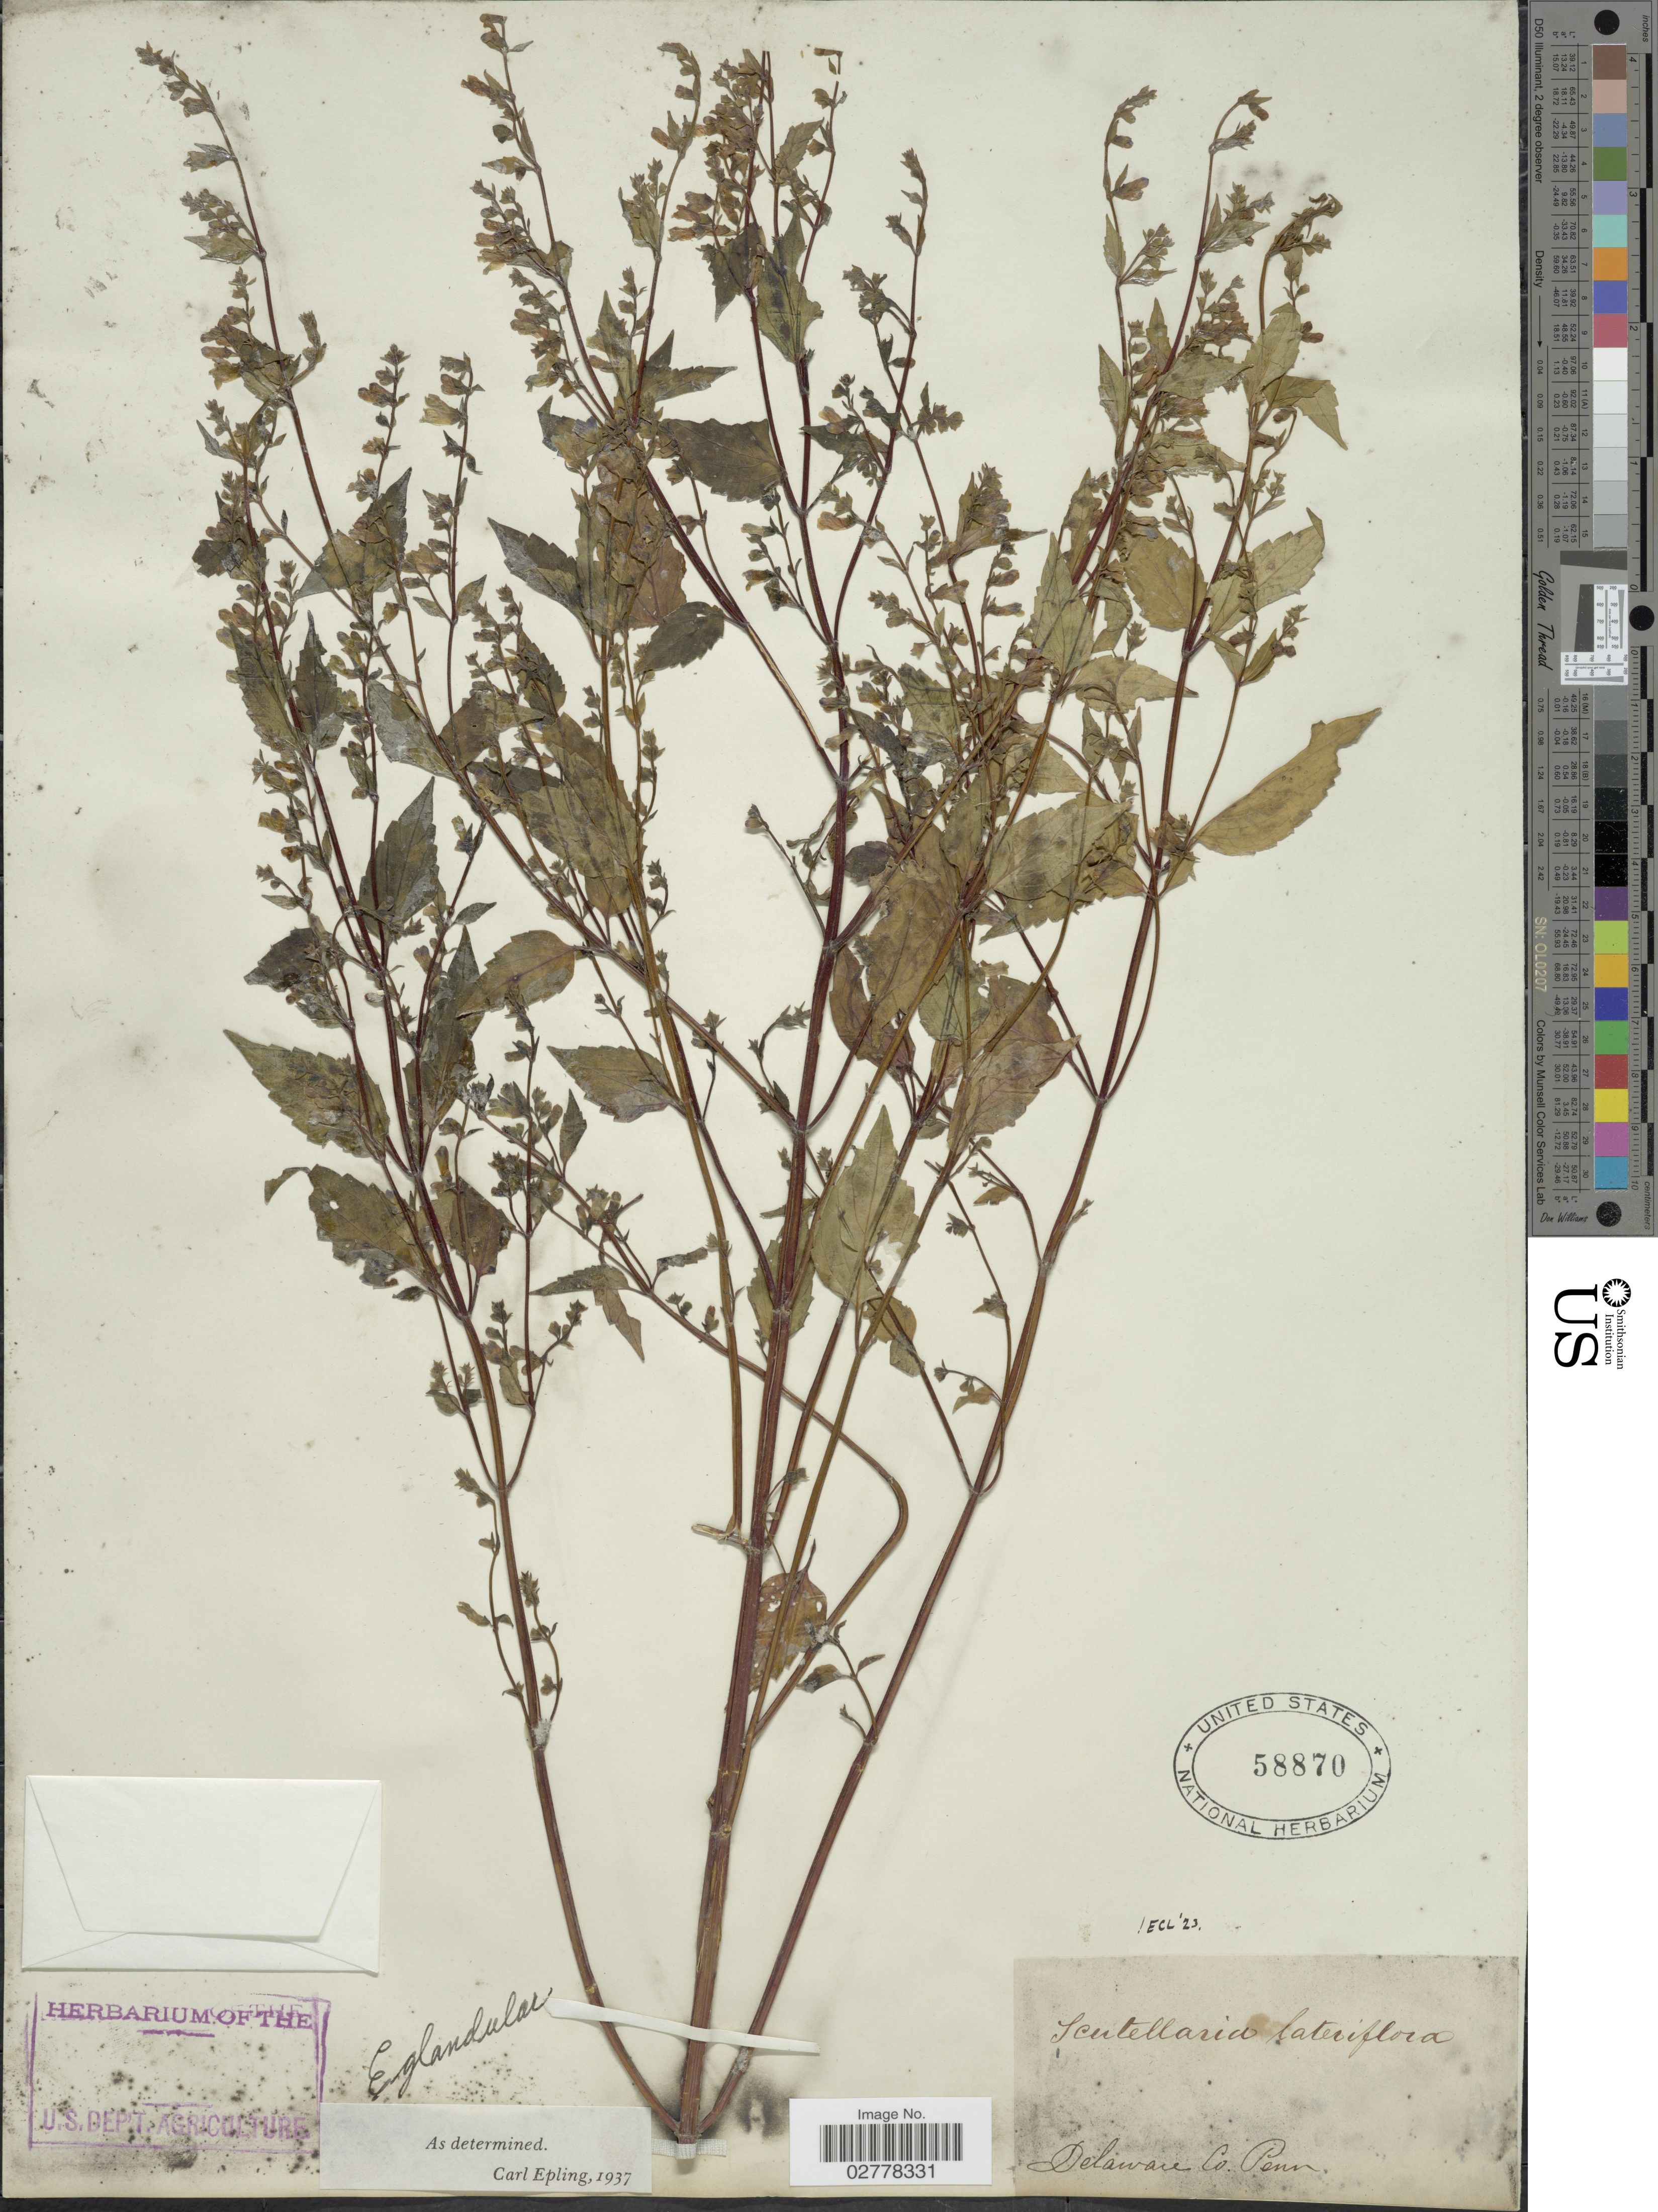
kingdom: Plantae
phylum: Tracheophyta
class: Magnoliopsida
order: Lamiales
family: Lamiaceae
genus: Scutellaria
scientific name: Scutellaria lateriflora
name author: L.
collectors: ex herb. U. S. Department of Agriculture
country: United States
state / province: Pennsylvania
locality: Delaware Co.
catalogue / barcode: US 58870